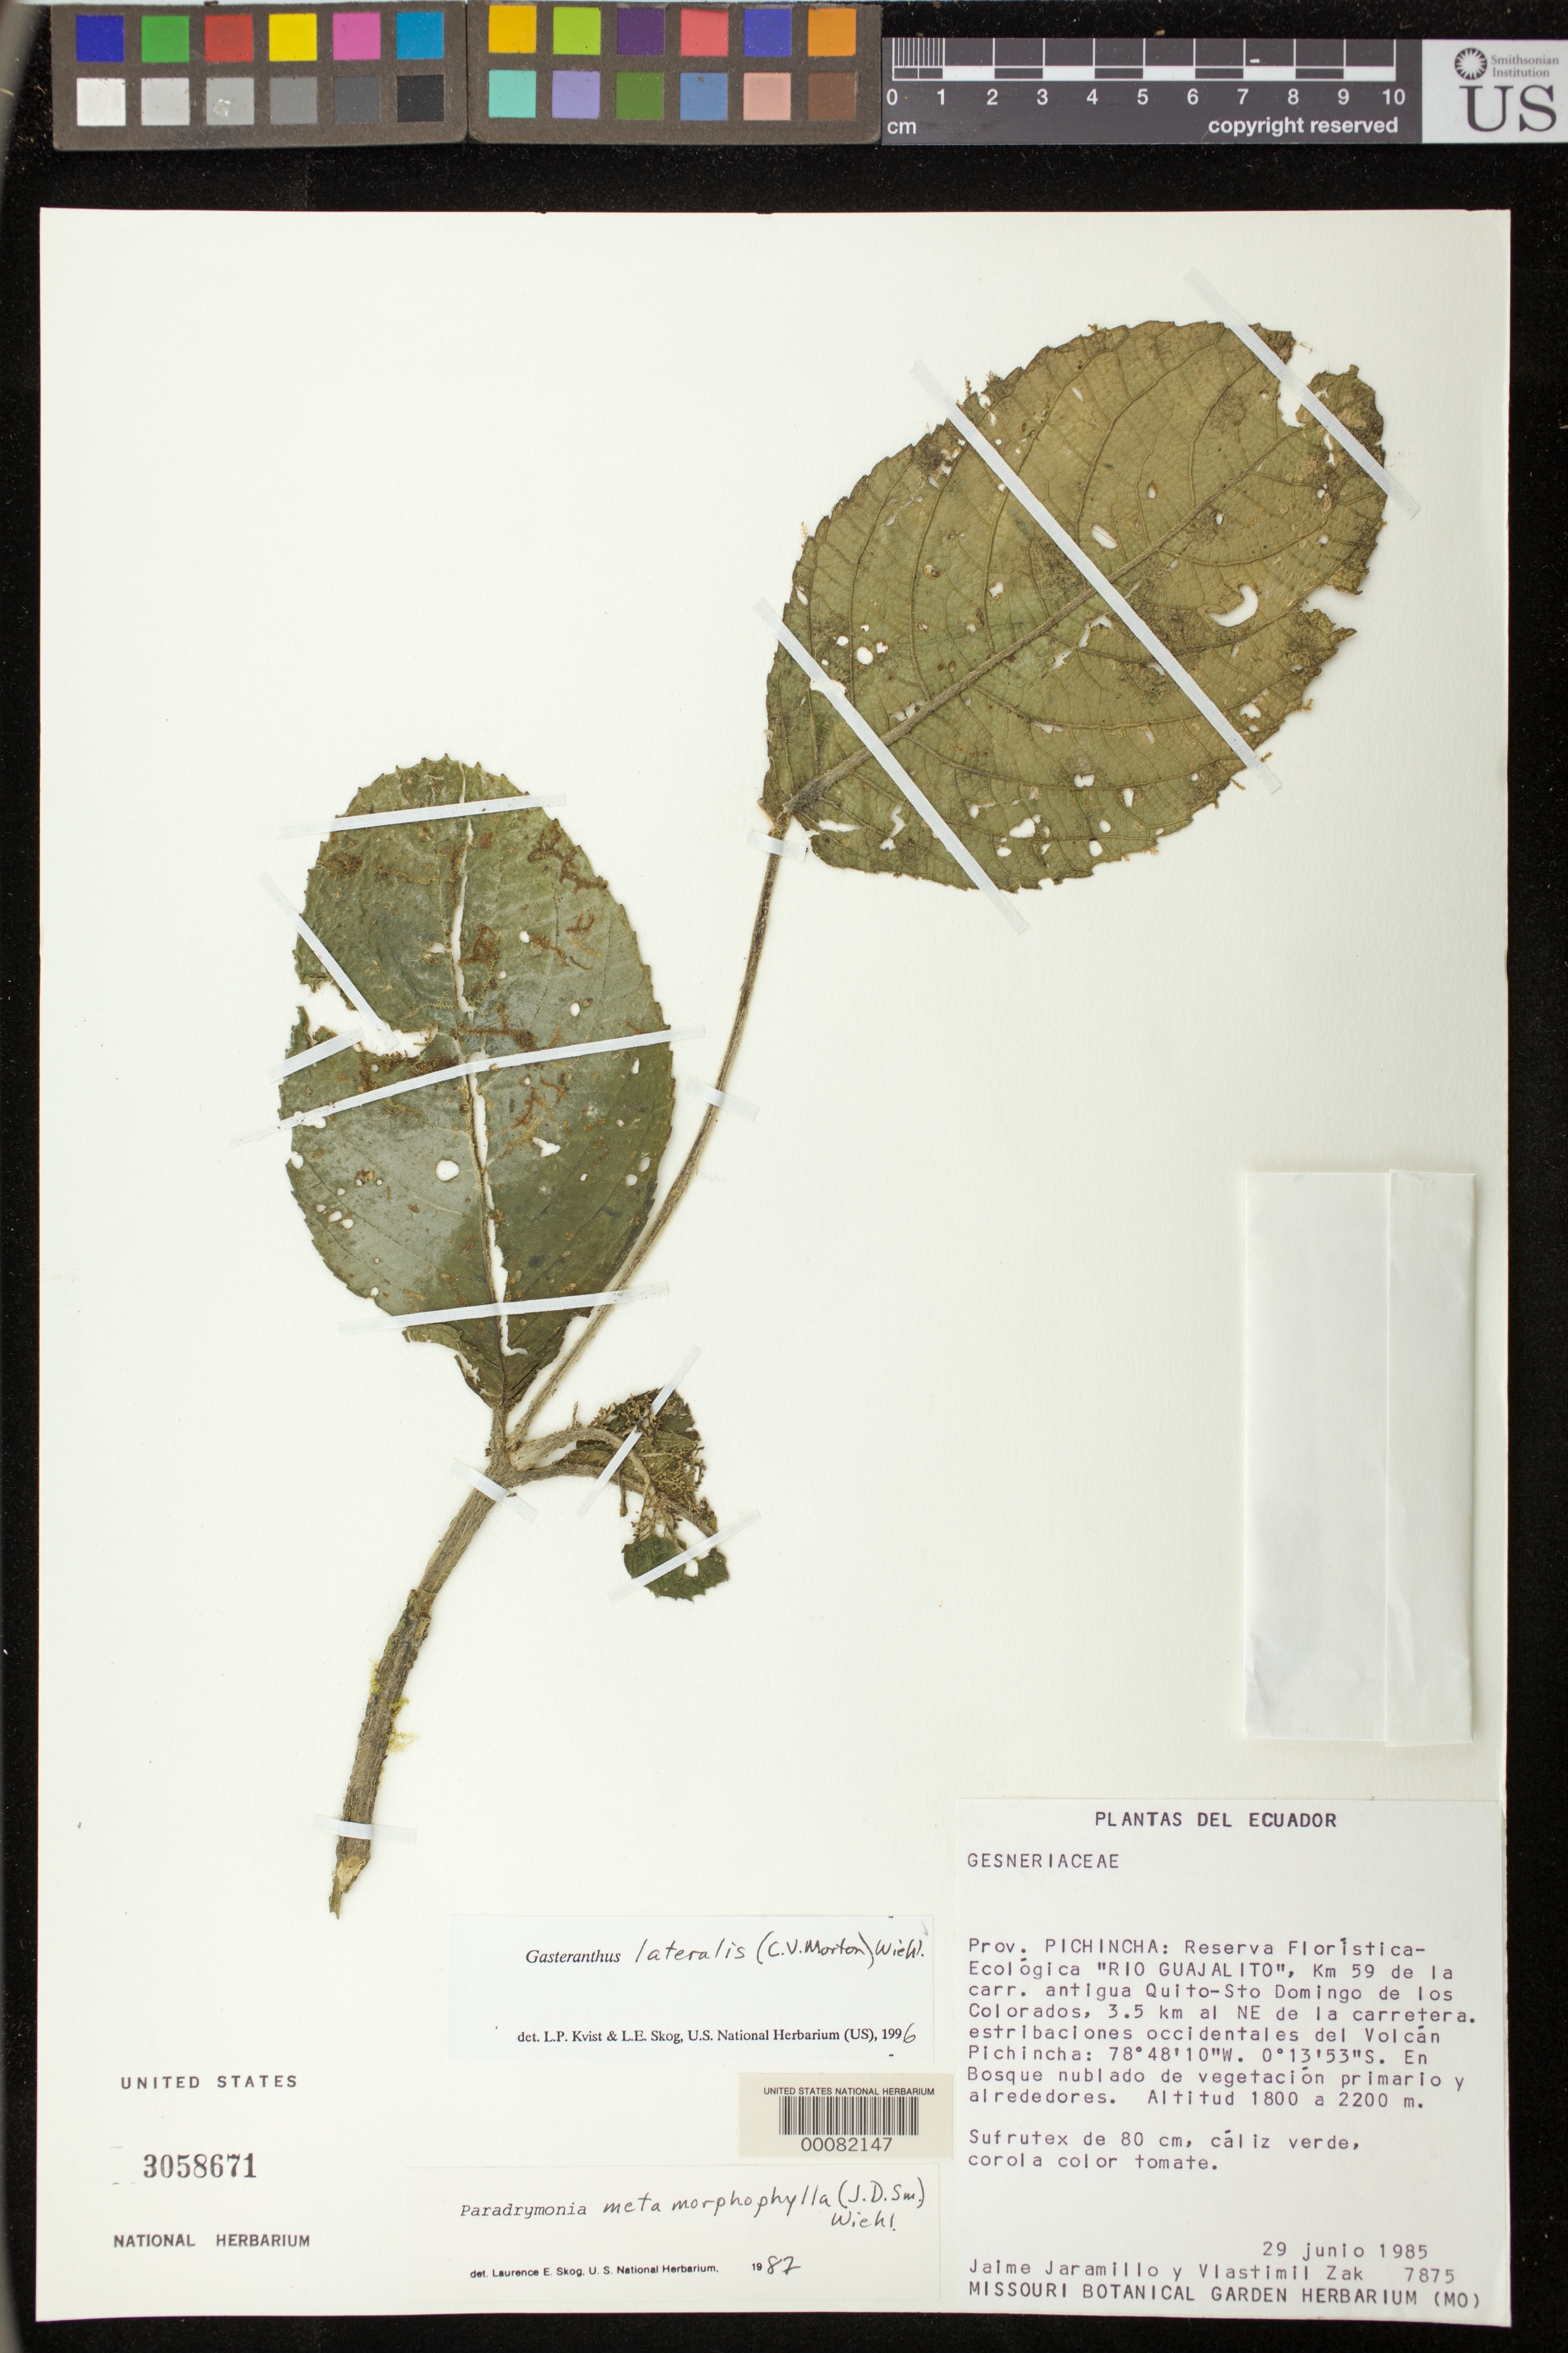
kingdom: Plantae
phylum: Tracheophyta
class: Magnoliopsida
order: Lamiales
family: Gesneriaceae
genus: Gasteranthus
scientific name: Gasteranthus lateralis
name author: (C.V. Morton) Wiehler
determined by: Skog, Laurence E.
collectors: J. L. Jaramillo & V. Zak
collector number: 7875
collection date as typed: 29 Jun 1985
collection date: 1985-06-29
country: Ecuador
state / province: Pichincha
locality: Reserva Florística-Ecológica "Rio Guajalito", km 59 de la carr. antigua Quito - Sto. Domingo de los Colorados, a 3 1/2 km al NE de la carretera; estribaciones occidentales del Volcán Pichincha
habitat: En bosque nublado de vegetación primario y alrededores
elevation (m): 1800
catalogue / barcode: US 3058671